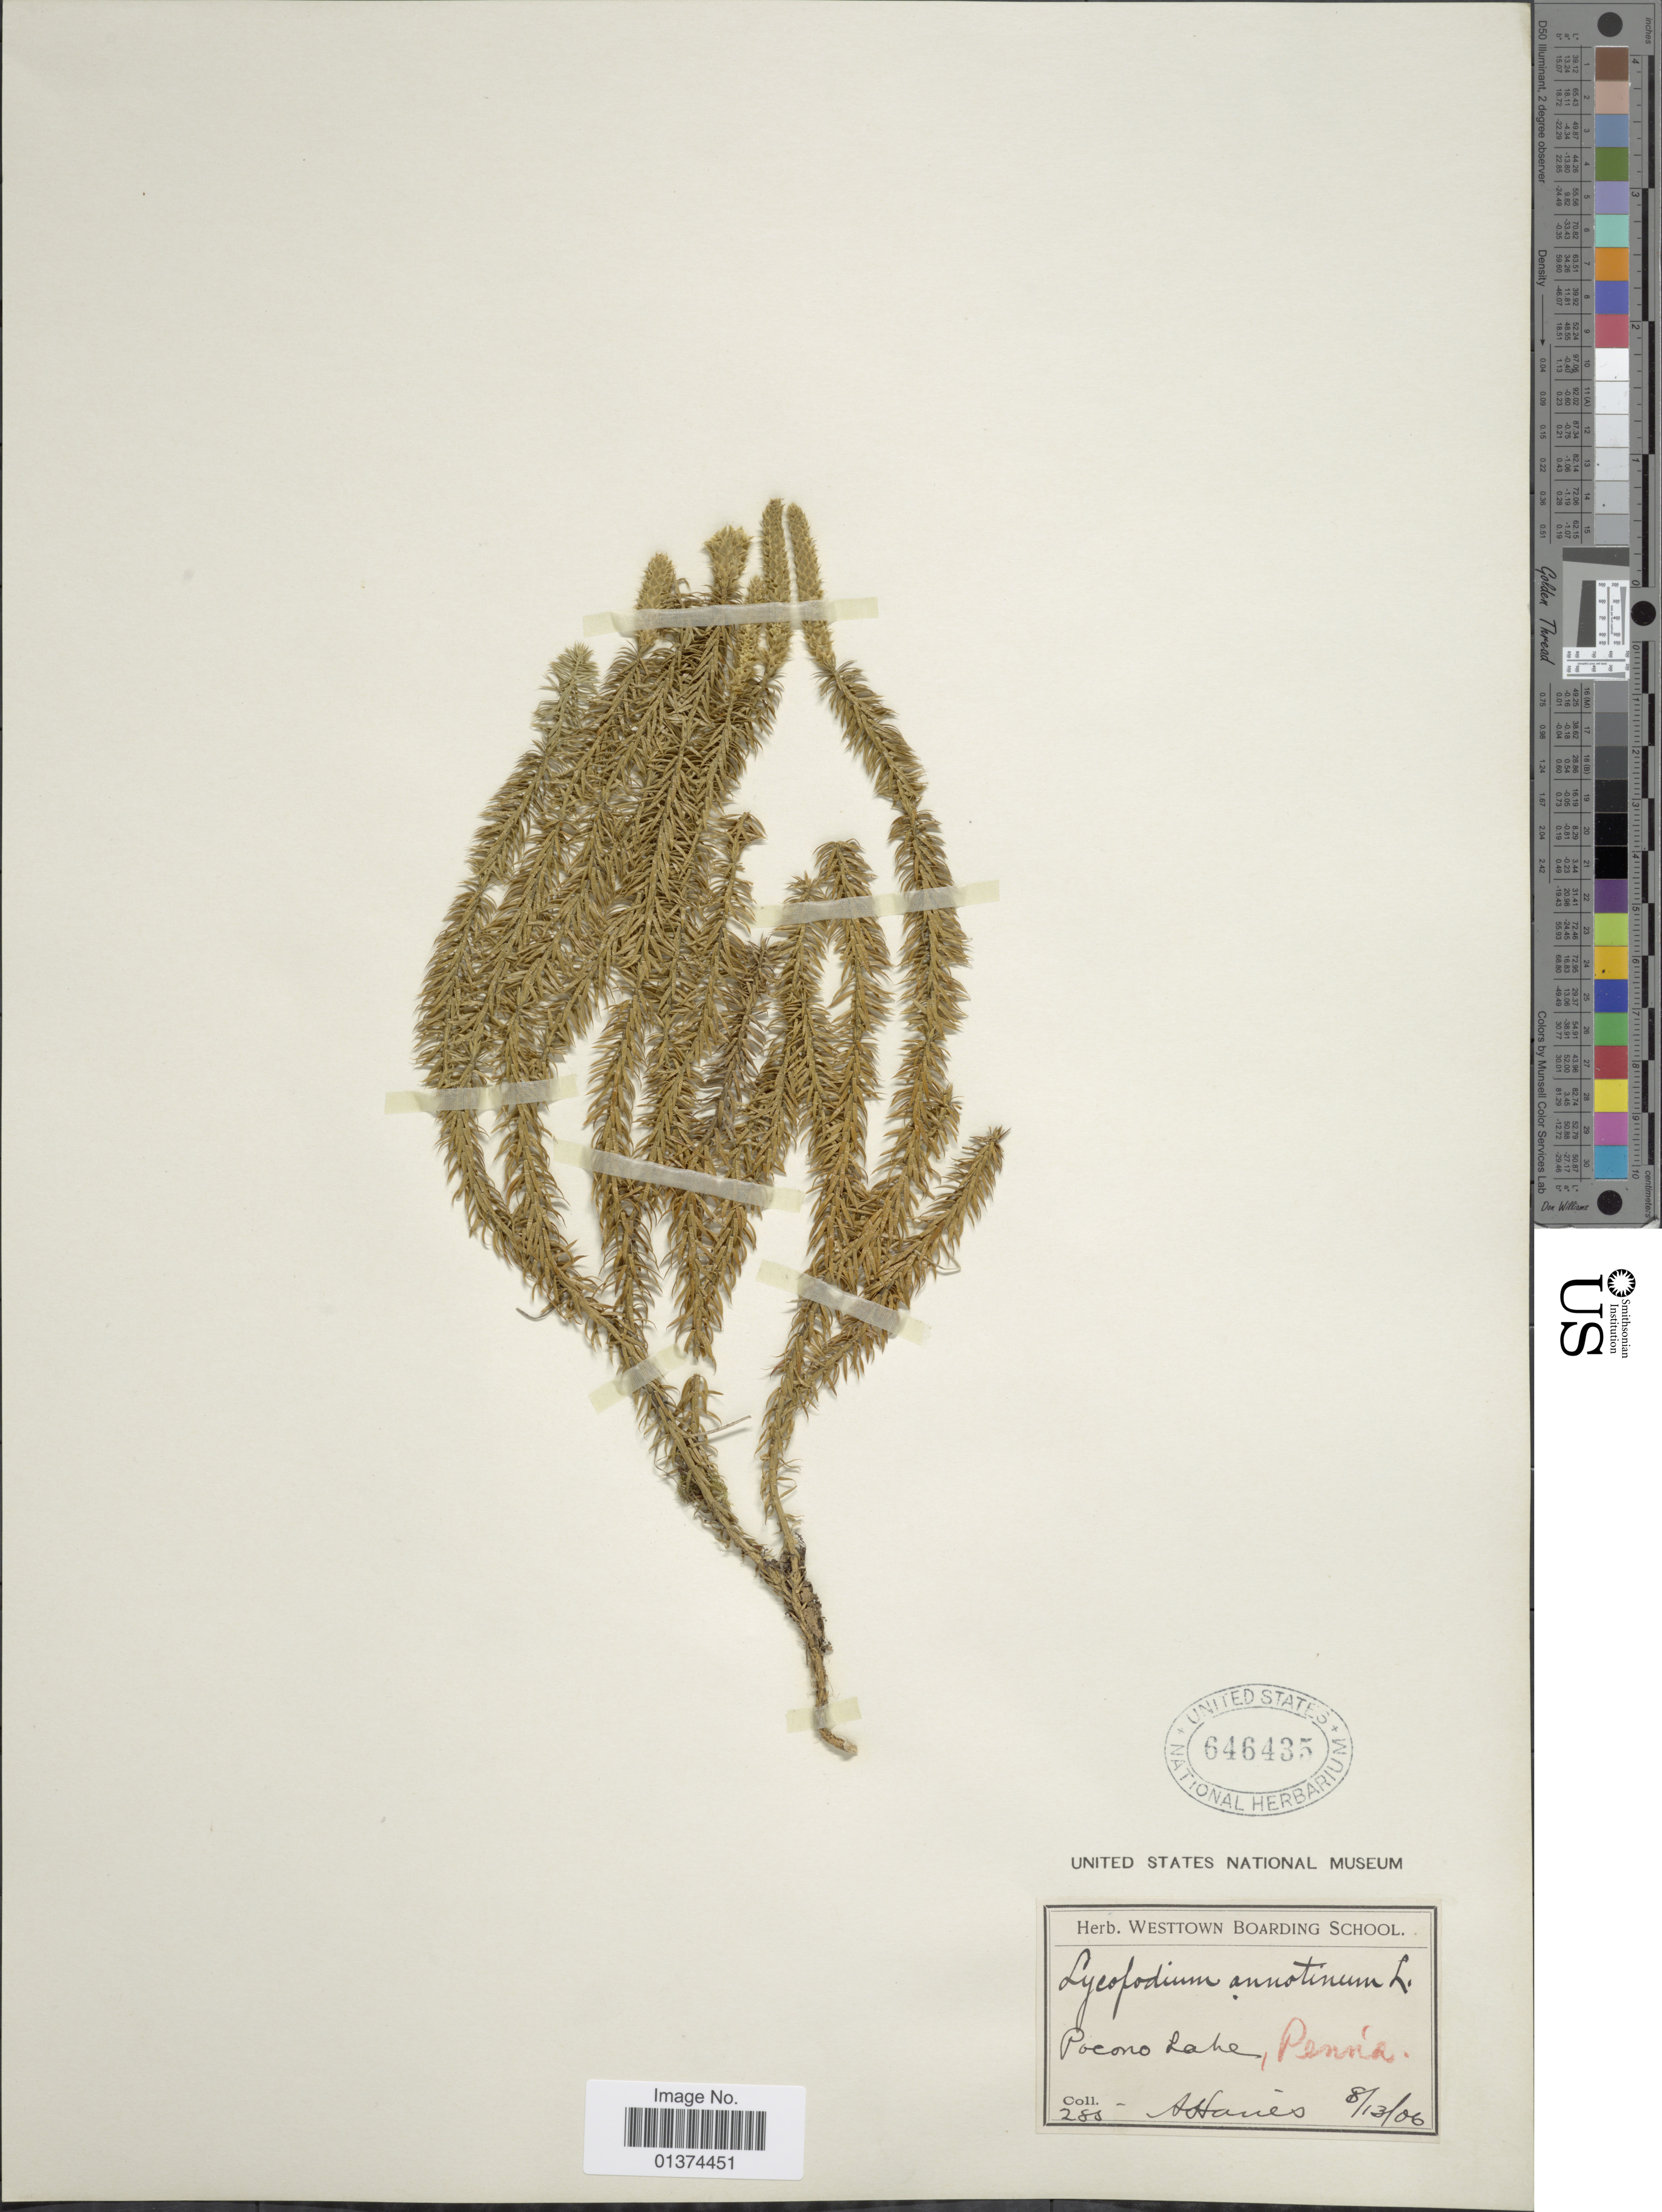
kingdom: Plantae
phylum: Tracheophyta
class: Lycopodiopsida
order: Lycopodiales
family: Lycopodiaceae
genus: Spinulum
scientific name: Spinulum annotinum subsp. annotinum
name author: (L.) A. Haines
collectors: A. Hanes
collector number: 285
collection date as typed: Transcribed d/m/y: 13/8/6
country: United States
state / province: Pennsylvania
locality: Pocono Lake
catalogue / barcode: US 646435